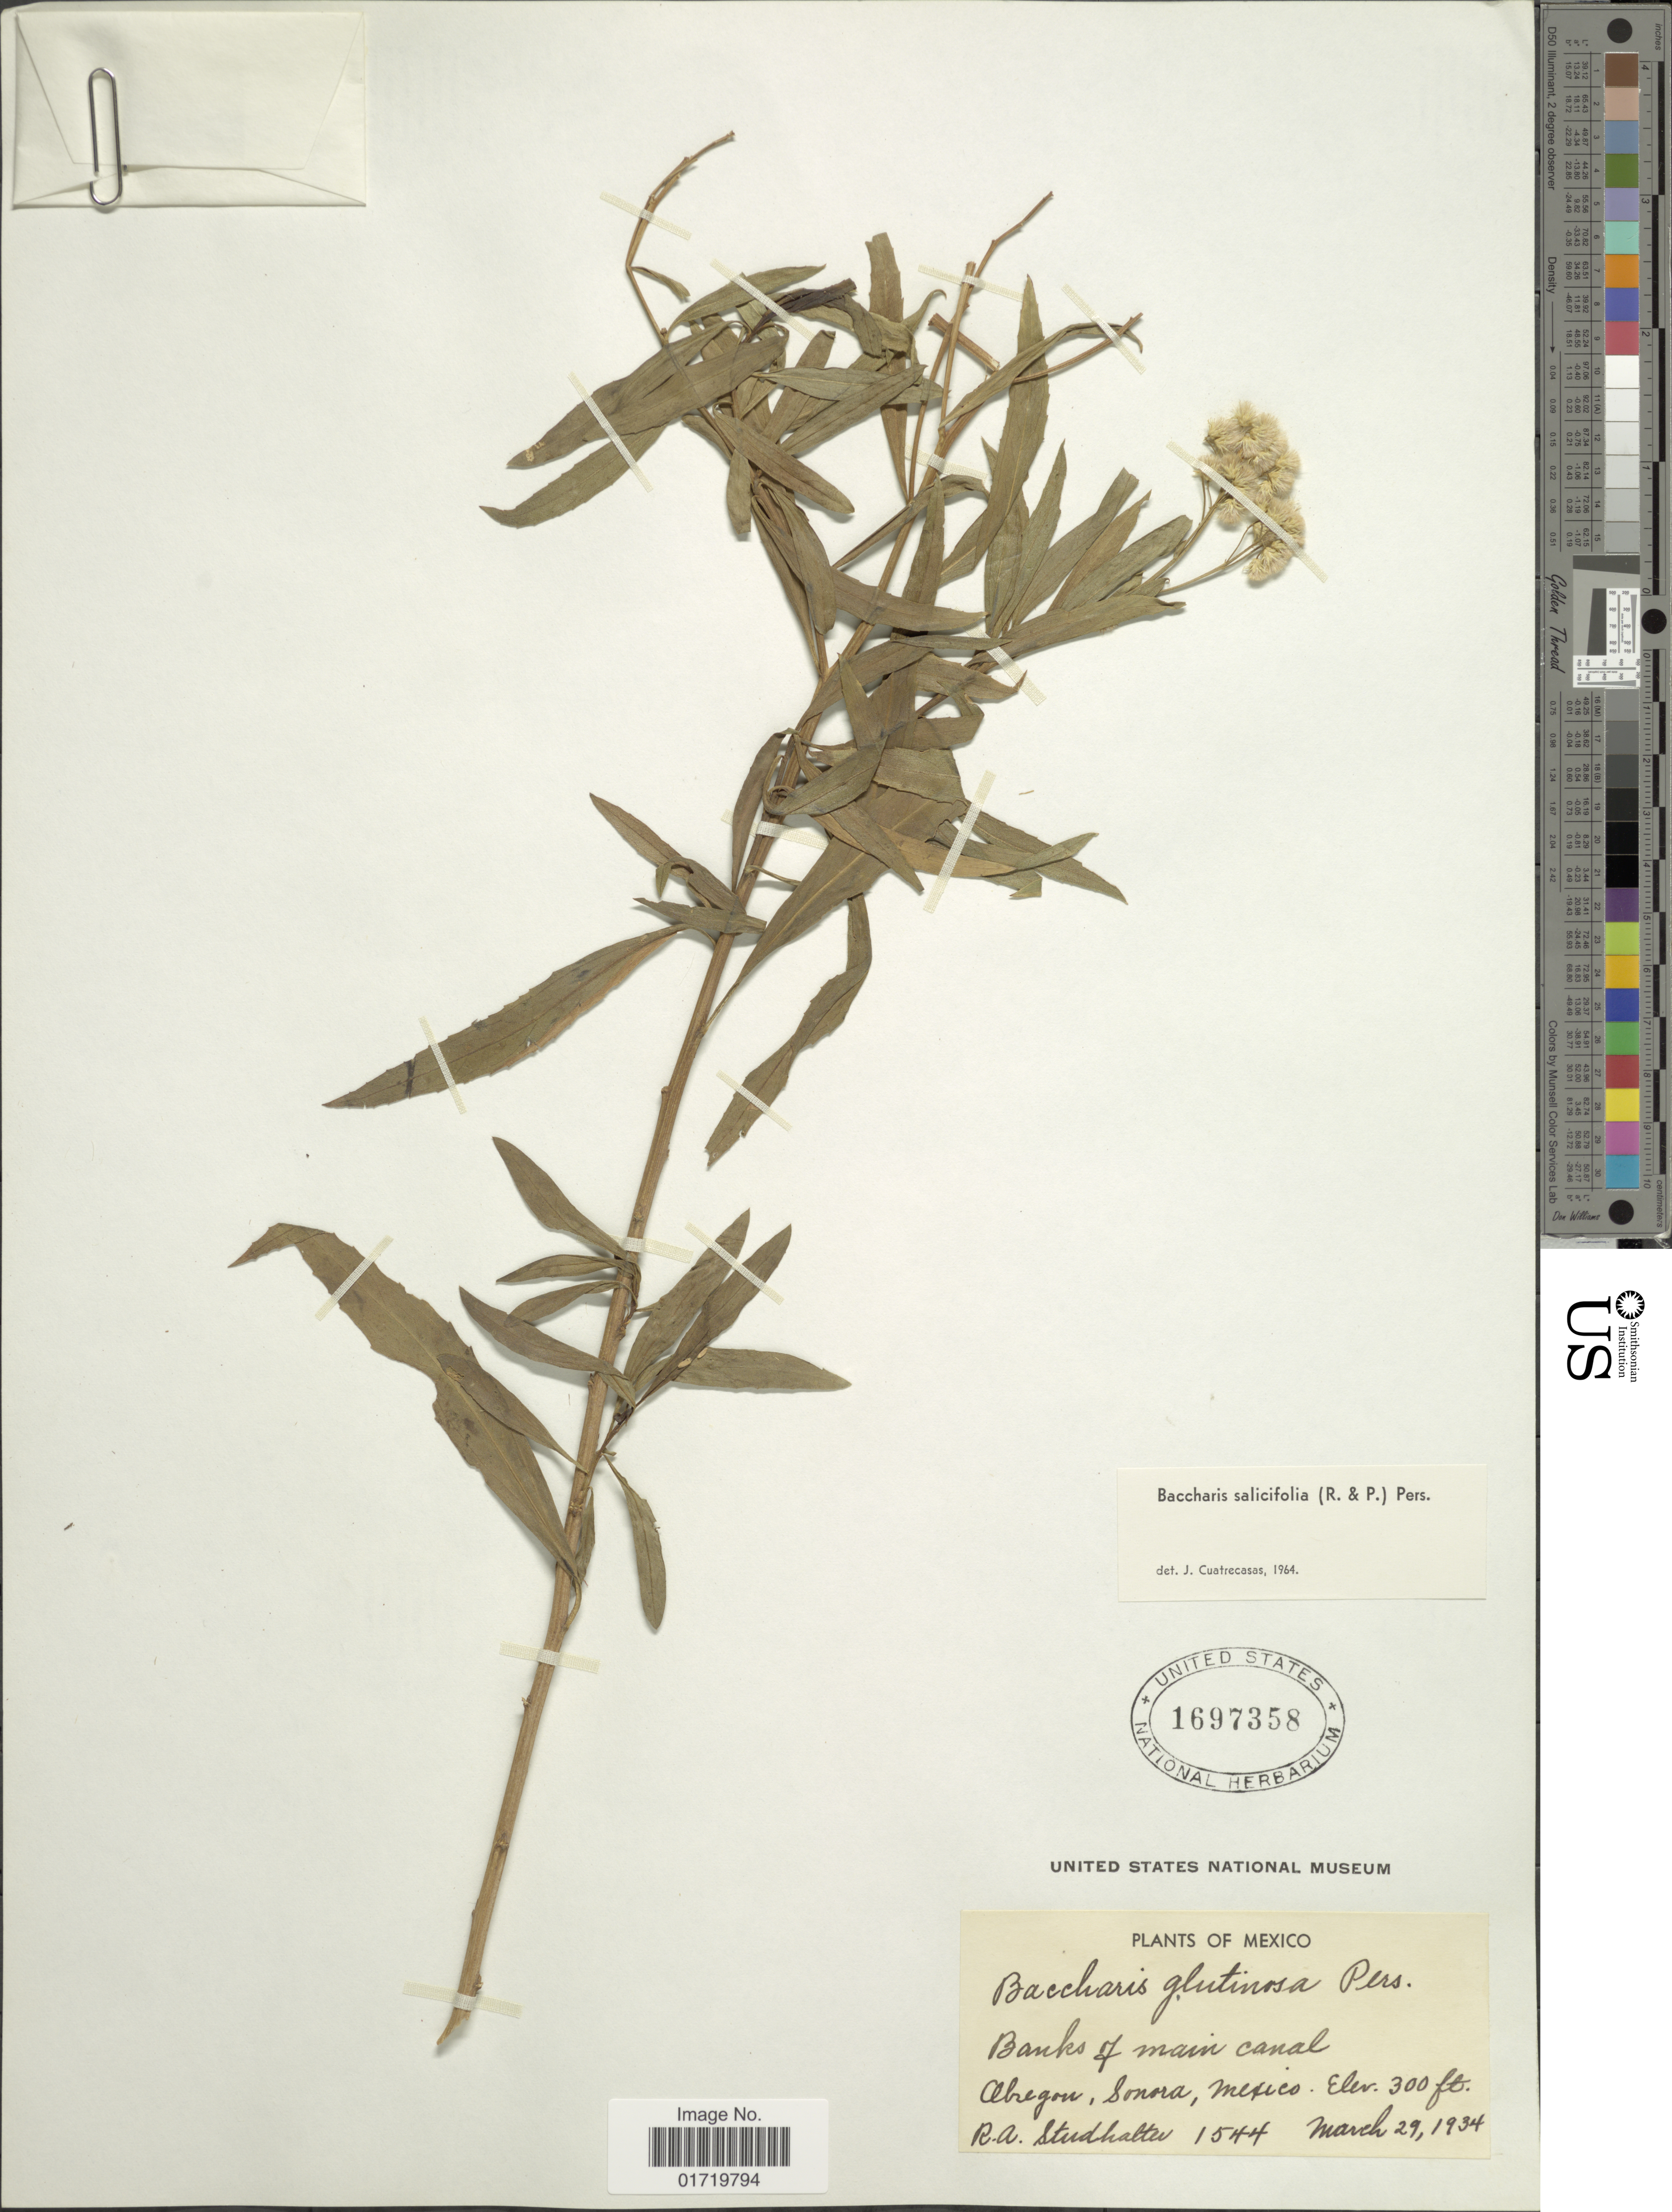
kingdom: Plantae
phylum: Tracheophyta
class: Magnoliopsida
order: Asterales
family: Asteraceae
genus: Baccharis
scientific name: Baccharis salicifolia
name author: (Ruiz & Pav.) Pers.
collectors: R. Studhalter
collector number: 1544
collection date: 1934-03-29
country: Mexico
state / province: Sonora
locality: Banks of main canal, Abregon, Sonora, Mexico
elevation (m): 91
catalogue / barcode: US 1697358